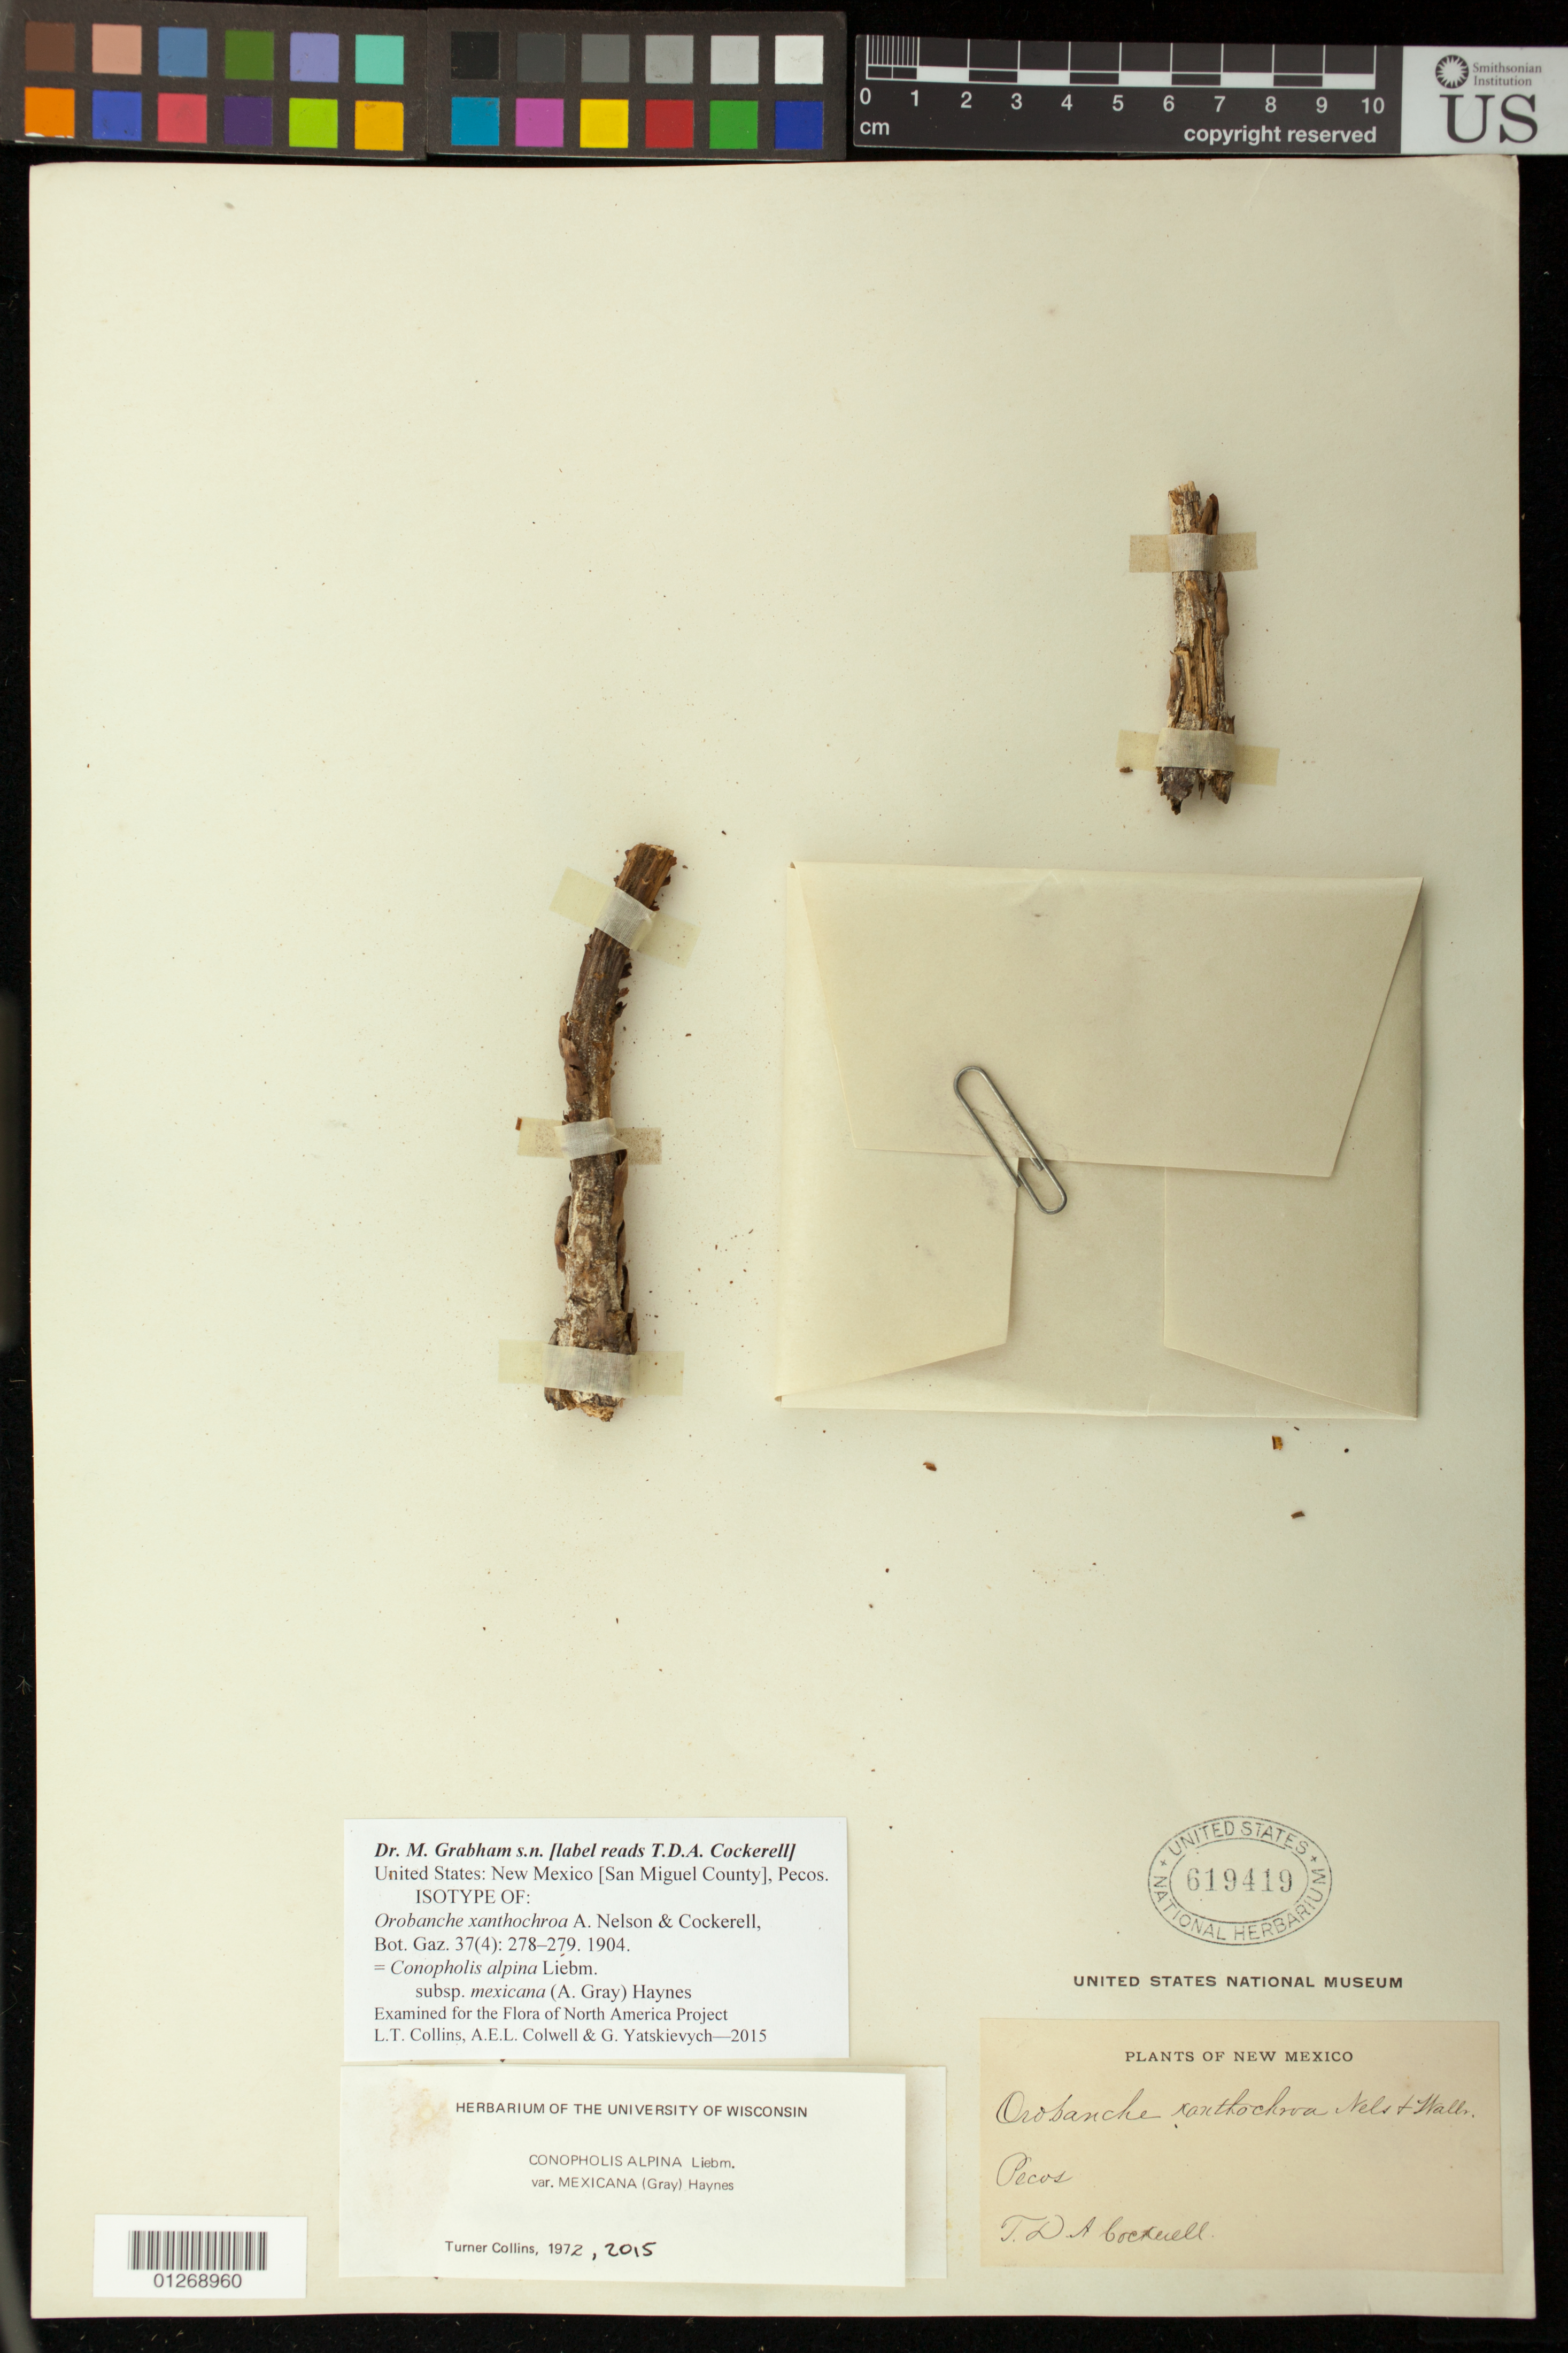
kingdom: Plantae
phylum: Tracheophyta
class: Magnoliopsida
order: Lamiales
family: Orobanchaceae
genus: Orobanche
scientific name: Orobanche xanthochroa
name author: A. Nelson & Cockerell in A. Nelson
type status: Isotype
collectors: T. Cockerell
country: United States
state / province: New Mexico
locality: Pecos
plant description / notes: Protologue, "First collected, June 7, 1903, by Dr. M. Grabham, at Pecos, N.M., where it occurs as a parasite on the roots of Quercus". Also, "The characters of this plant were worked out by Professor Cockerell from the living plant. It has had further study in the herbarium. -A.N. [Aven Nelson]". As annotated by L.T. Collins et al. (2015), this collection is by Dr. M. Grabham [T.D.A. Cockerell on label]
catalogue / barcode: US 619419